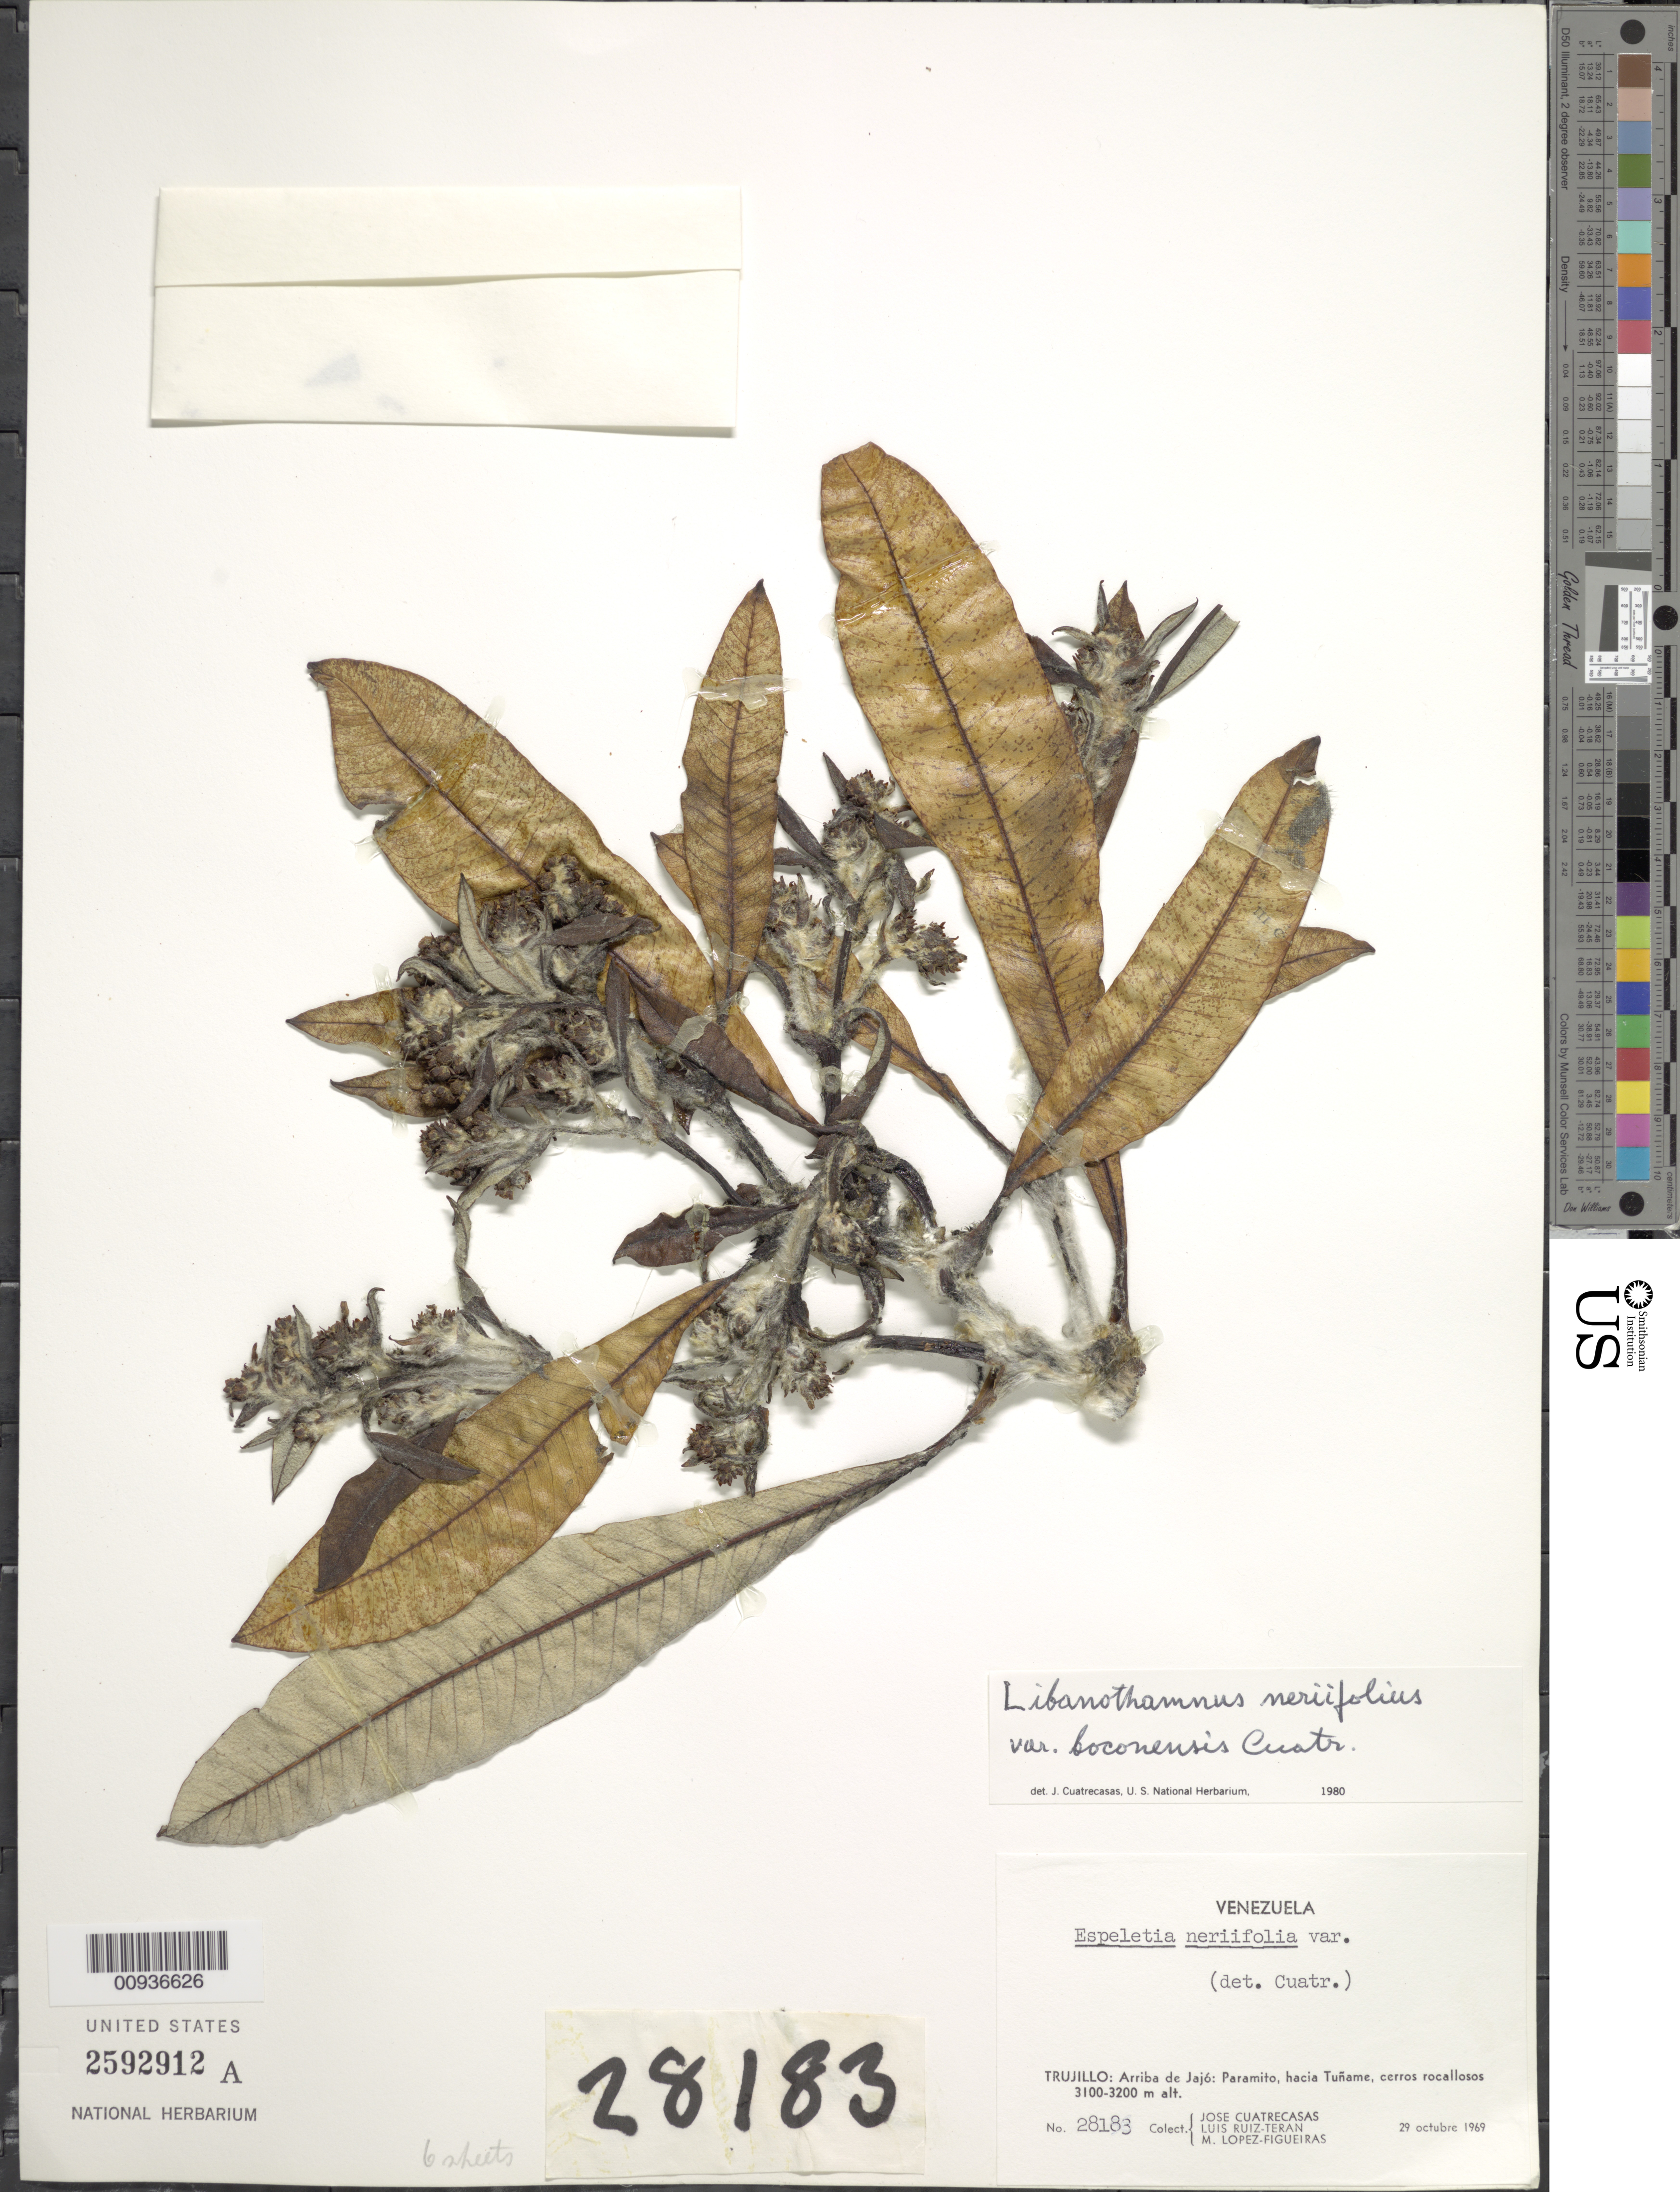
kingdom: Plantae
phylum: Tracheophyta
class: Magnoliopsida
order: Asterales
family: Asteraceae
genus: Libanothamnus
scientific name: Libanothamnus neriifolius var. boconensis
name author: Cuatrec.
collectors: J. Cuatrecasas, L. Teran & M. López Figueiras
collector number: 28183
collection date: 1969-10-29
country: Venezuela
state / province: Trujillo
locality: Arriba de Jajo, Paramito, hacia Tuname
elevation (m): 3100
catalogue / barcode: US 2592912A